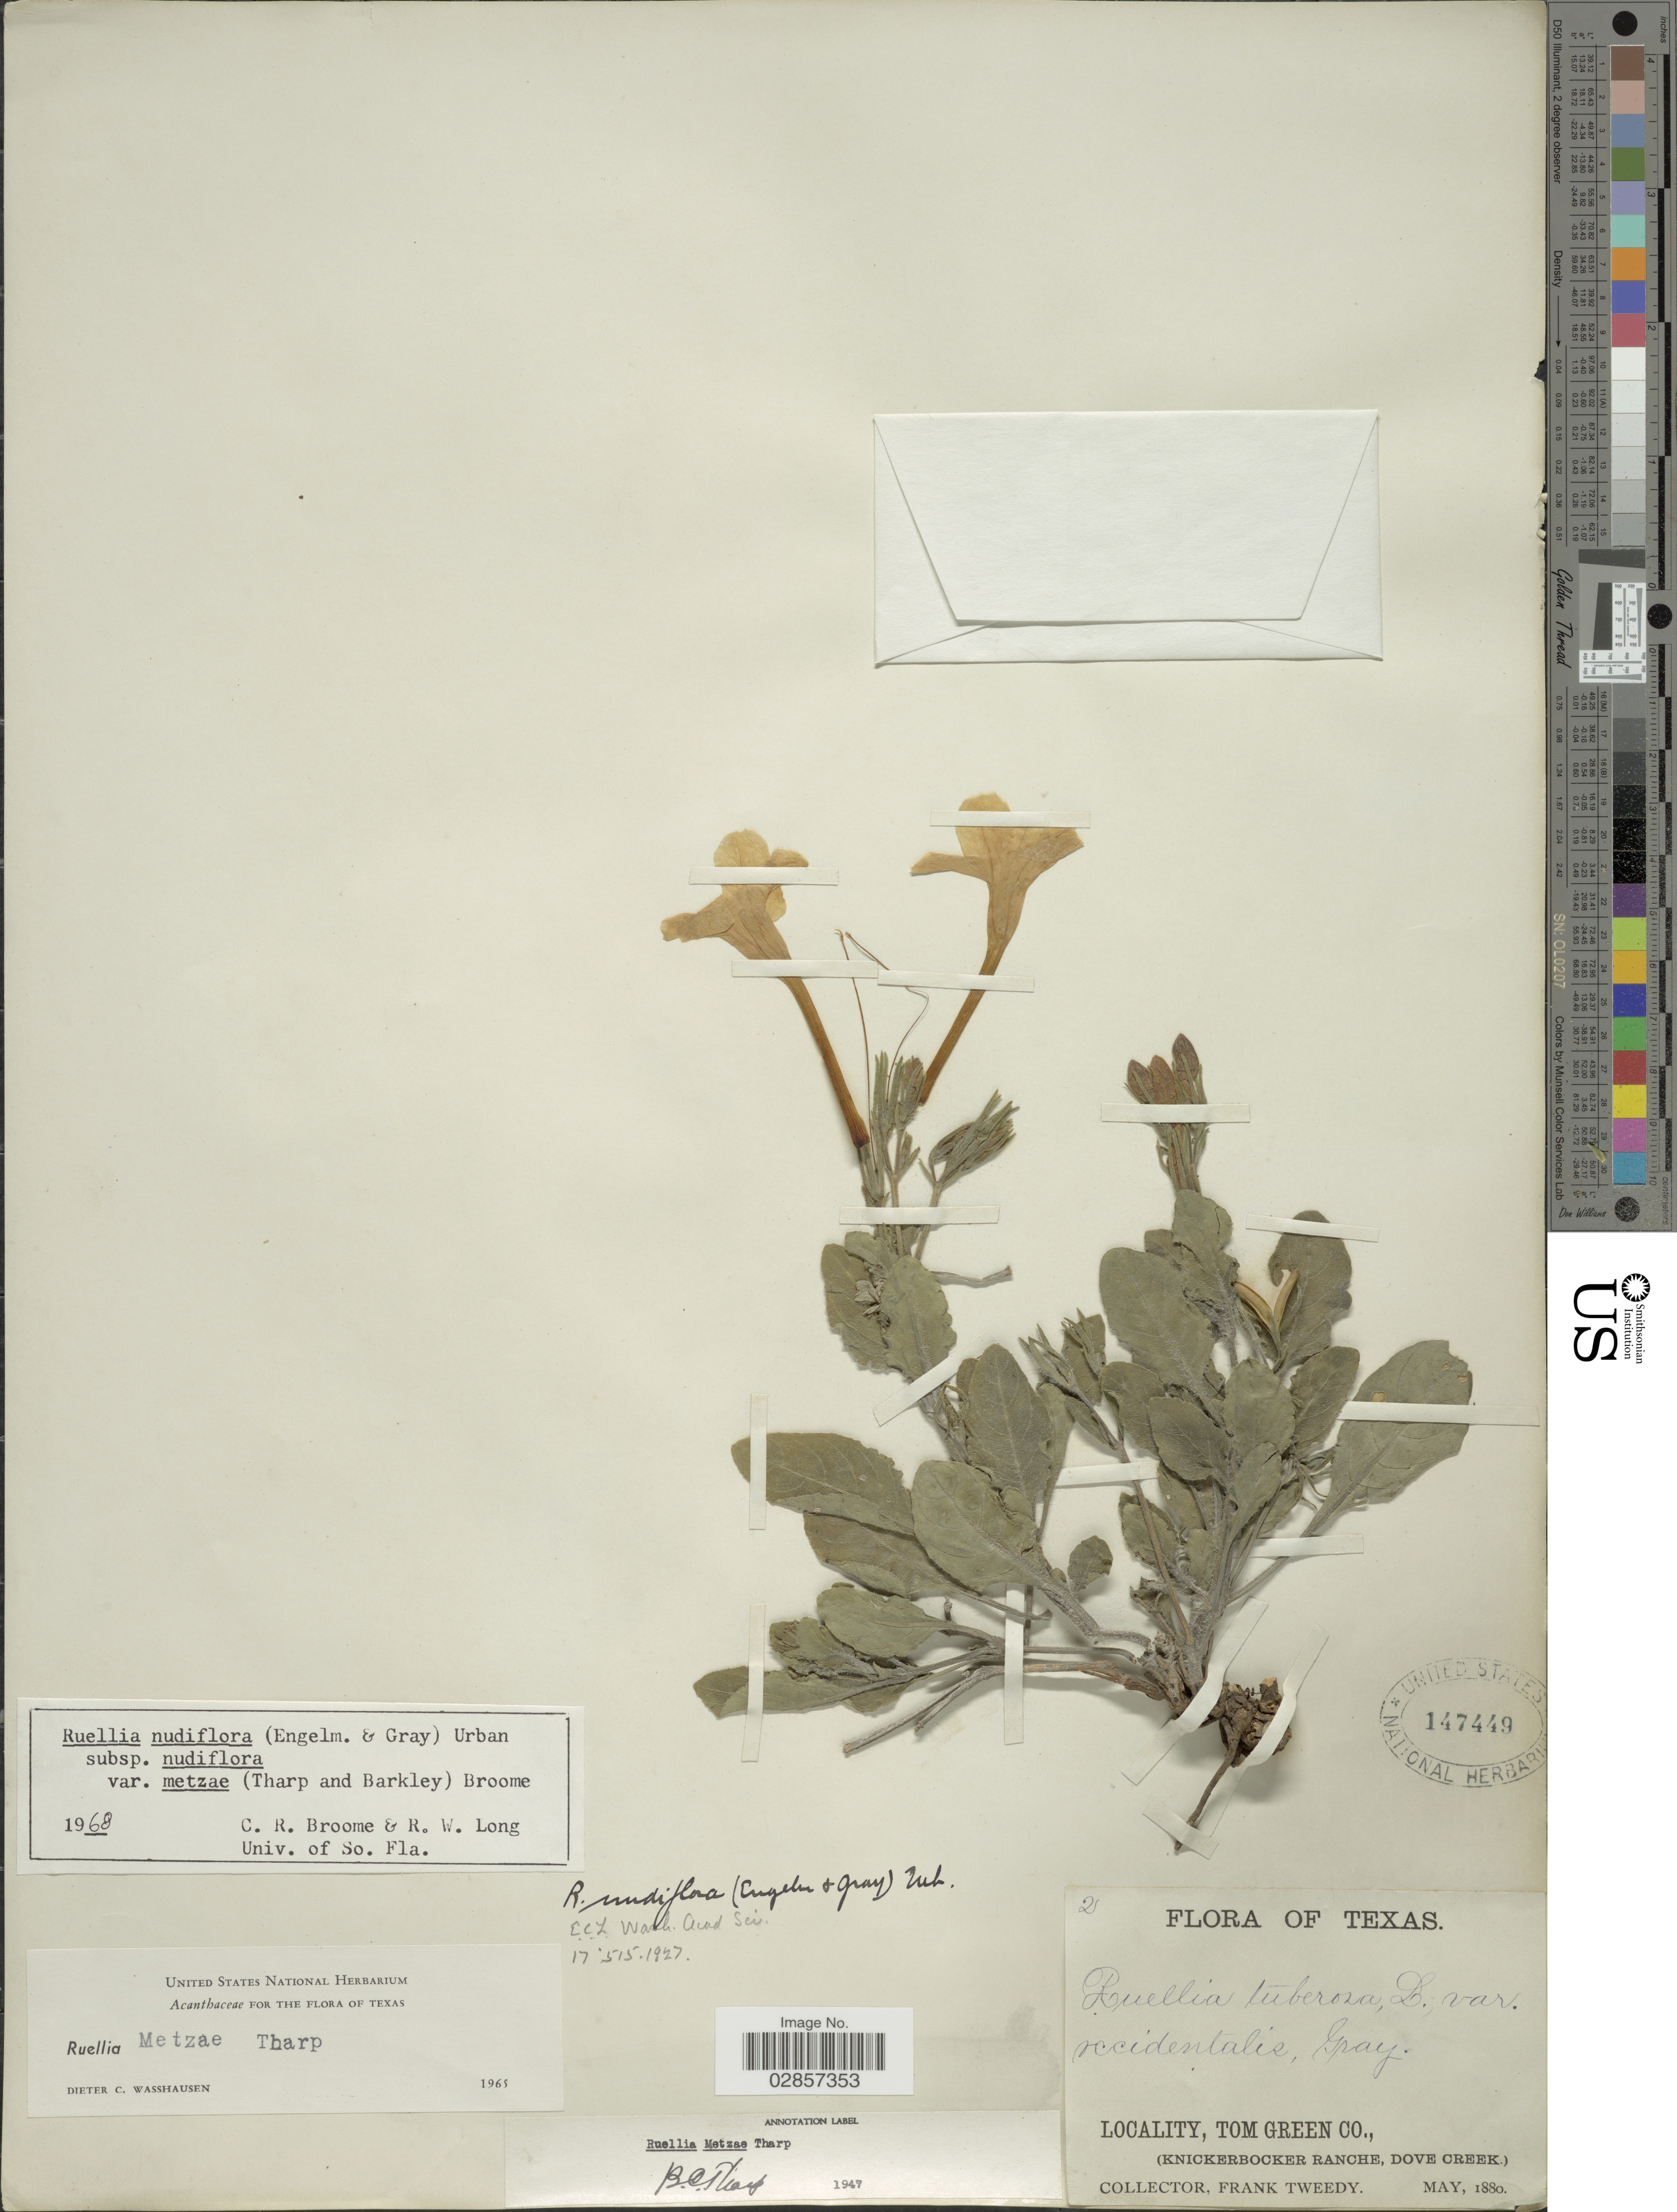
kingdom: Plantae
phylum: Tracheophyta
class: Magnoliopsida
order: Lamiales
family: Acanthaceae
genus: Ruellia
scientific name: Ruellia metziae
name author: Tharp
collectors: F. Tweedy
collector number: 2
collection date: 1880-05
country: United States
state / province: Texas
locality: Tom Green Co., (Knickerbocker Ranche, Dove Creek).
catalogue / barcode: US 147449